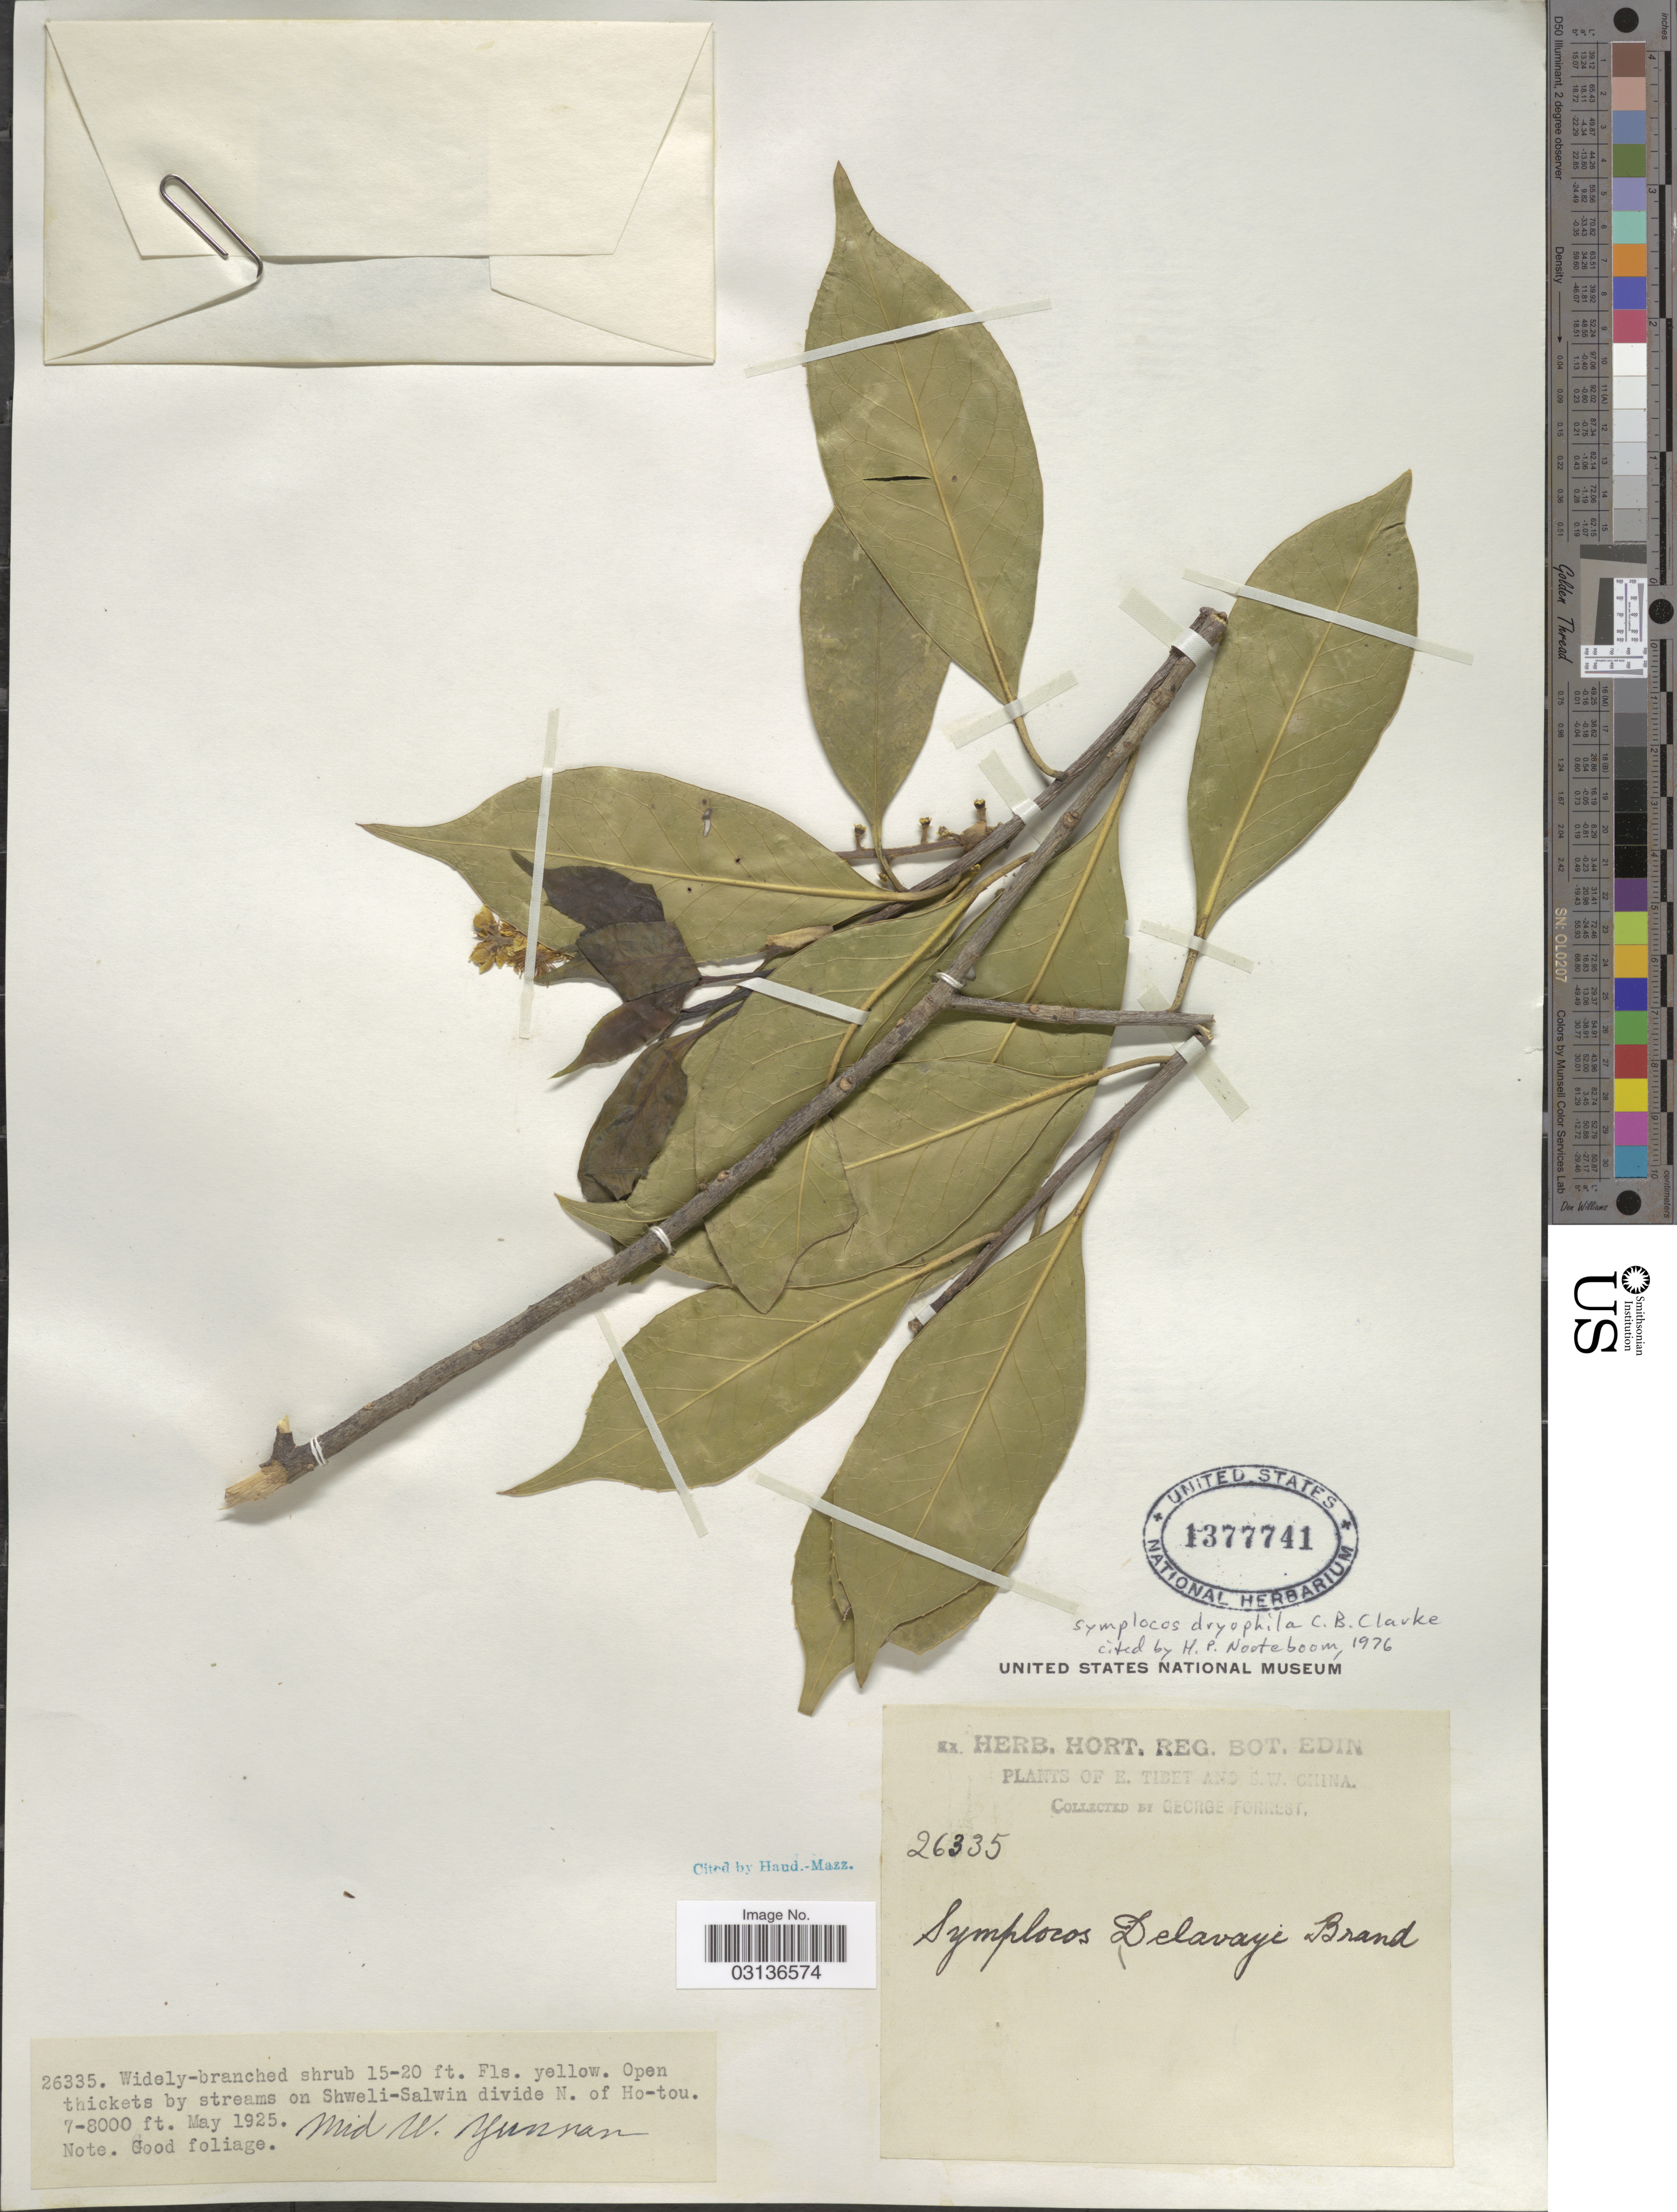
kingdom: Plantae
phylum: Tracheophyta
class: Magnoliopsida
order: Ericales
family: Symplocaceae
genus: Symplocos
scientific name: Symplocos dryophila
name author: C.B. Clarke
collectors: G. Forrest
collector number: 26355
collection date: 1925-05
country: China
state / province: Yunnan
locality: S.W. China. Open thickets by streams on Shweli-Salwin divide N. of Ho-tou. Mid W. Yunnan.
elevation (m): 2134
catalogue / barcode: US 1377741